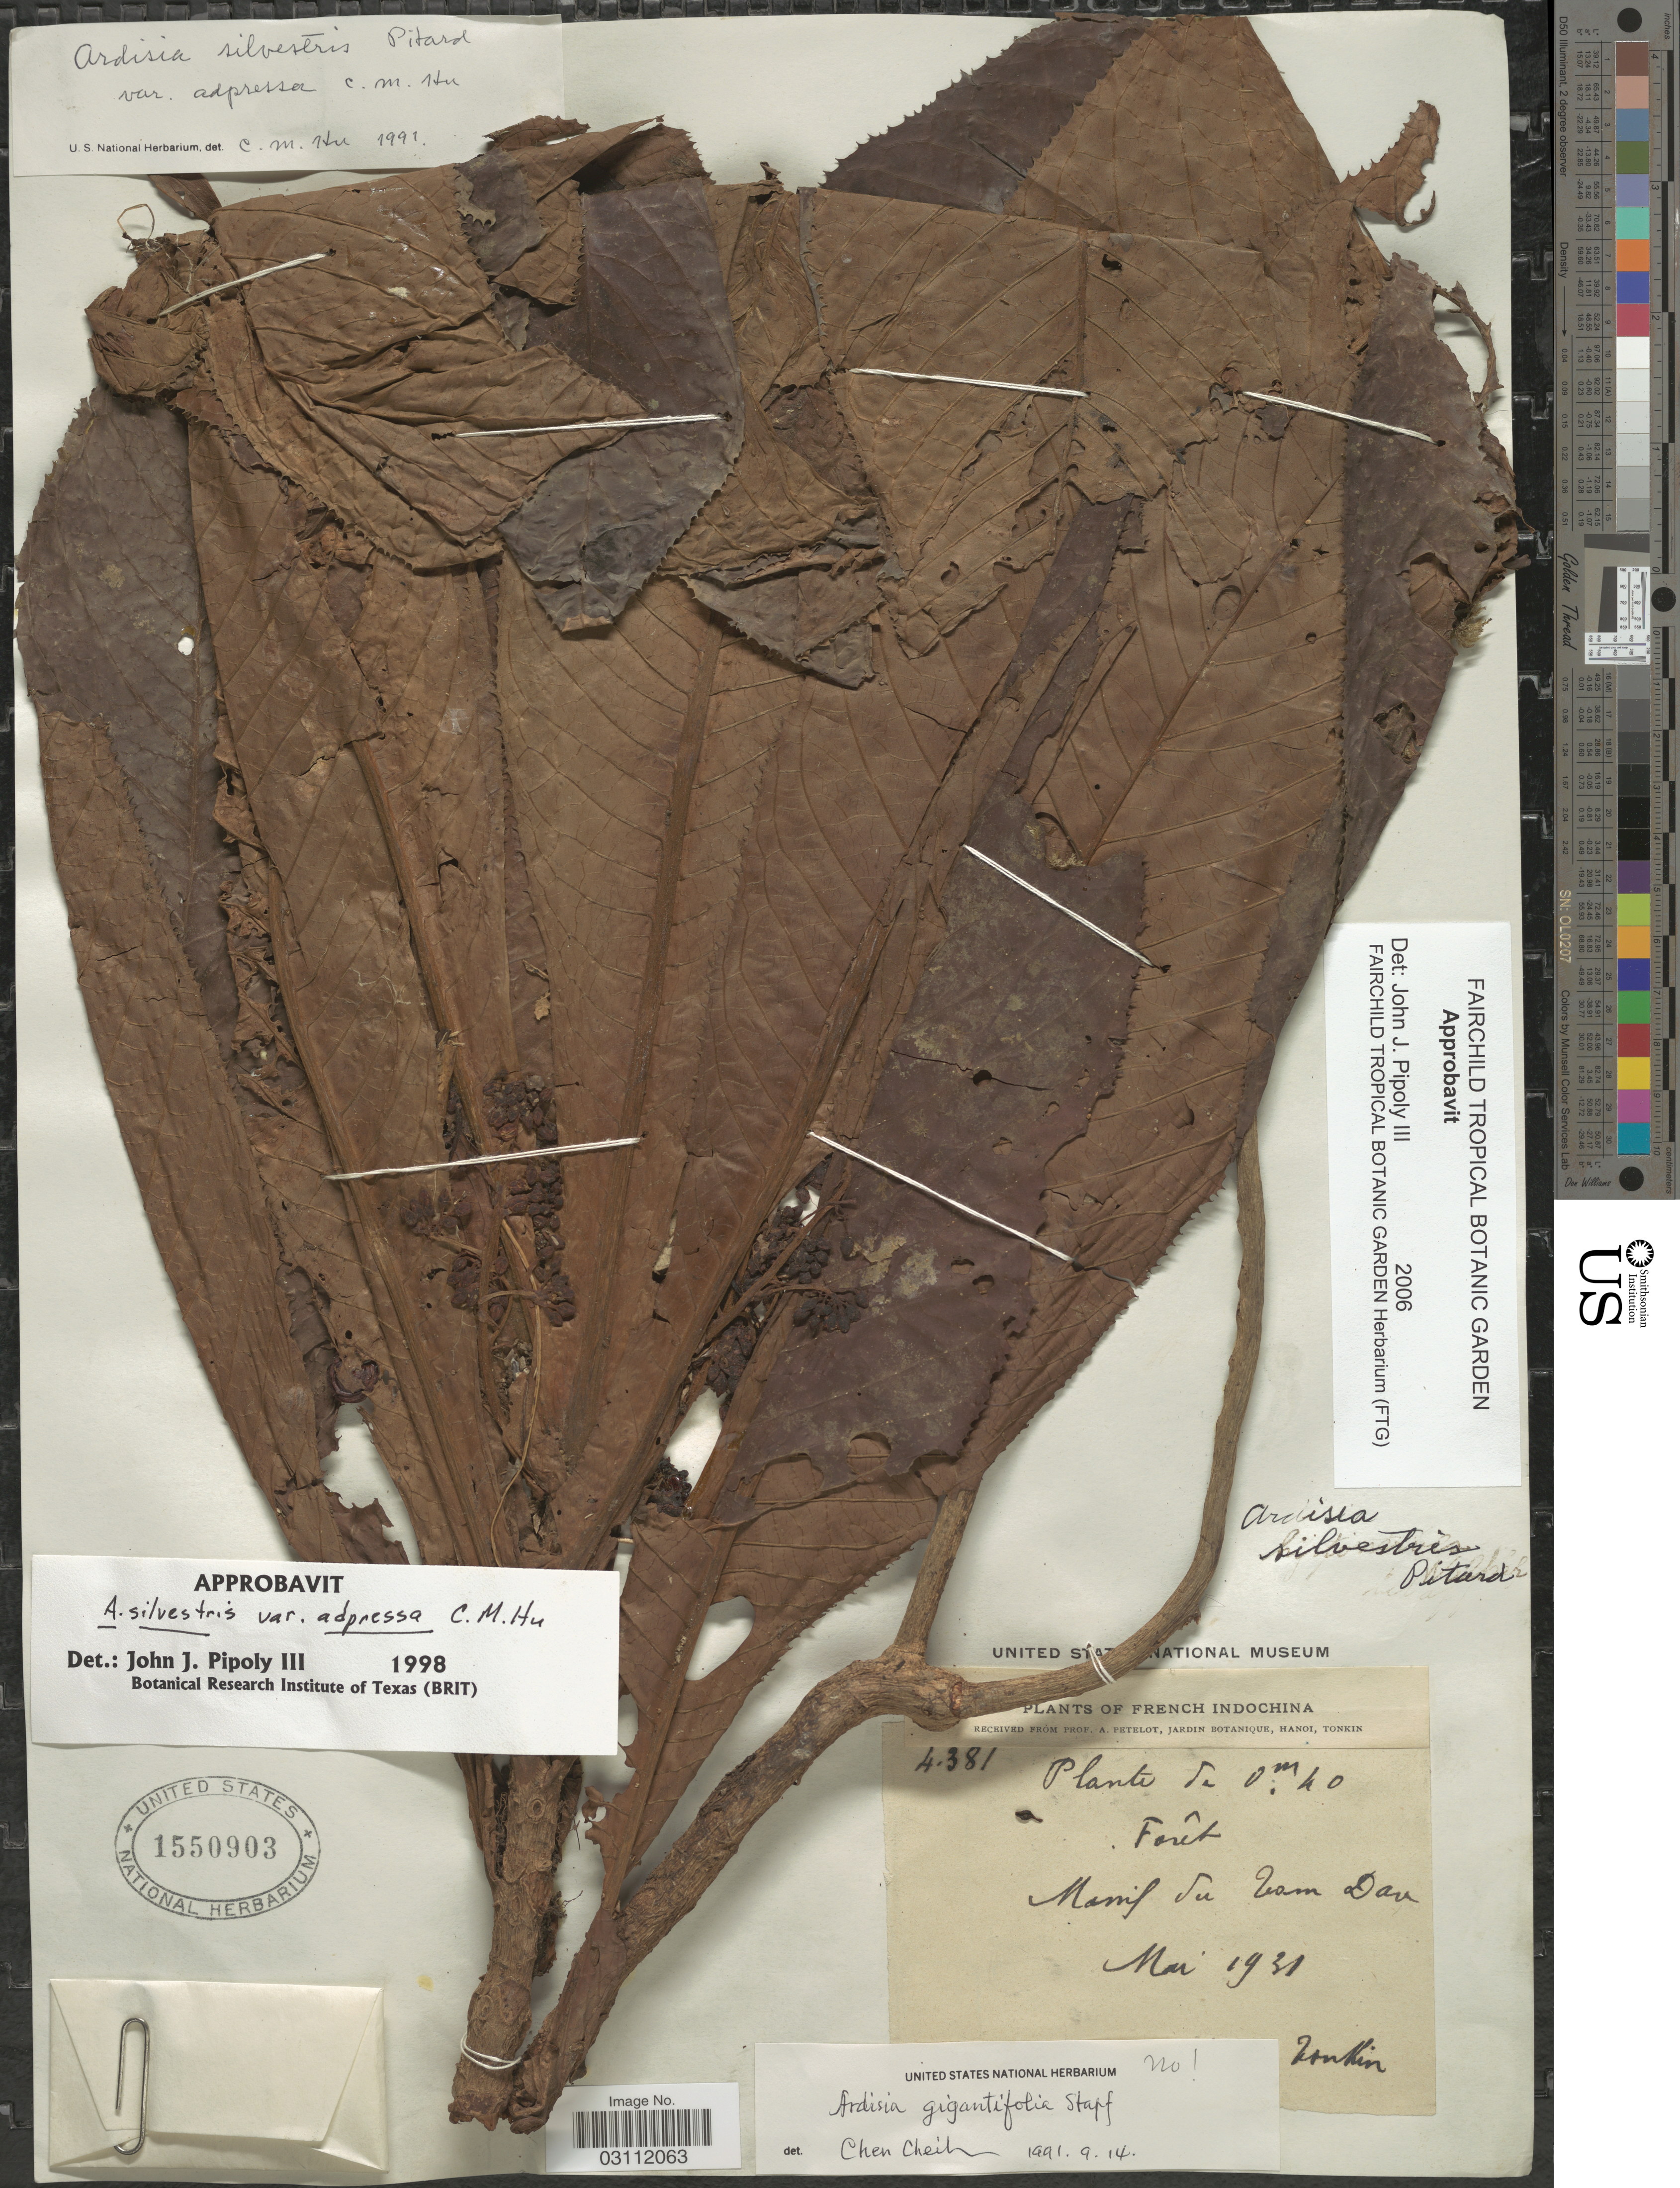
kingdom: Plantae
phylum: Tracheophyta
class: Magnoliopsida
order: Ericales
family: Primulaceae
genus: Ardisia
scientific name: Ardisia silvestris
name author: Pit.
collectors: A. Petelot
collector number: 4381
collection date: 1931-05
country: Vietnam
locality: French Indochina, Massif du bam Dao.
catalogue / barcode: US 1550903